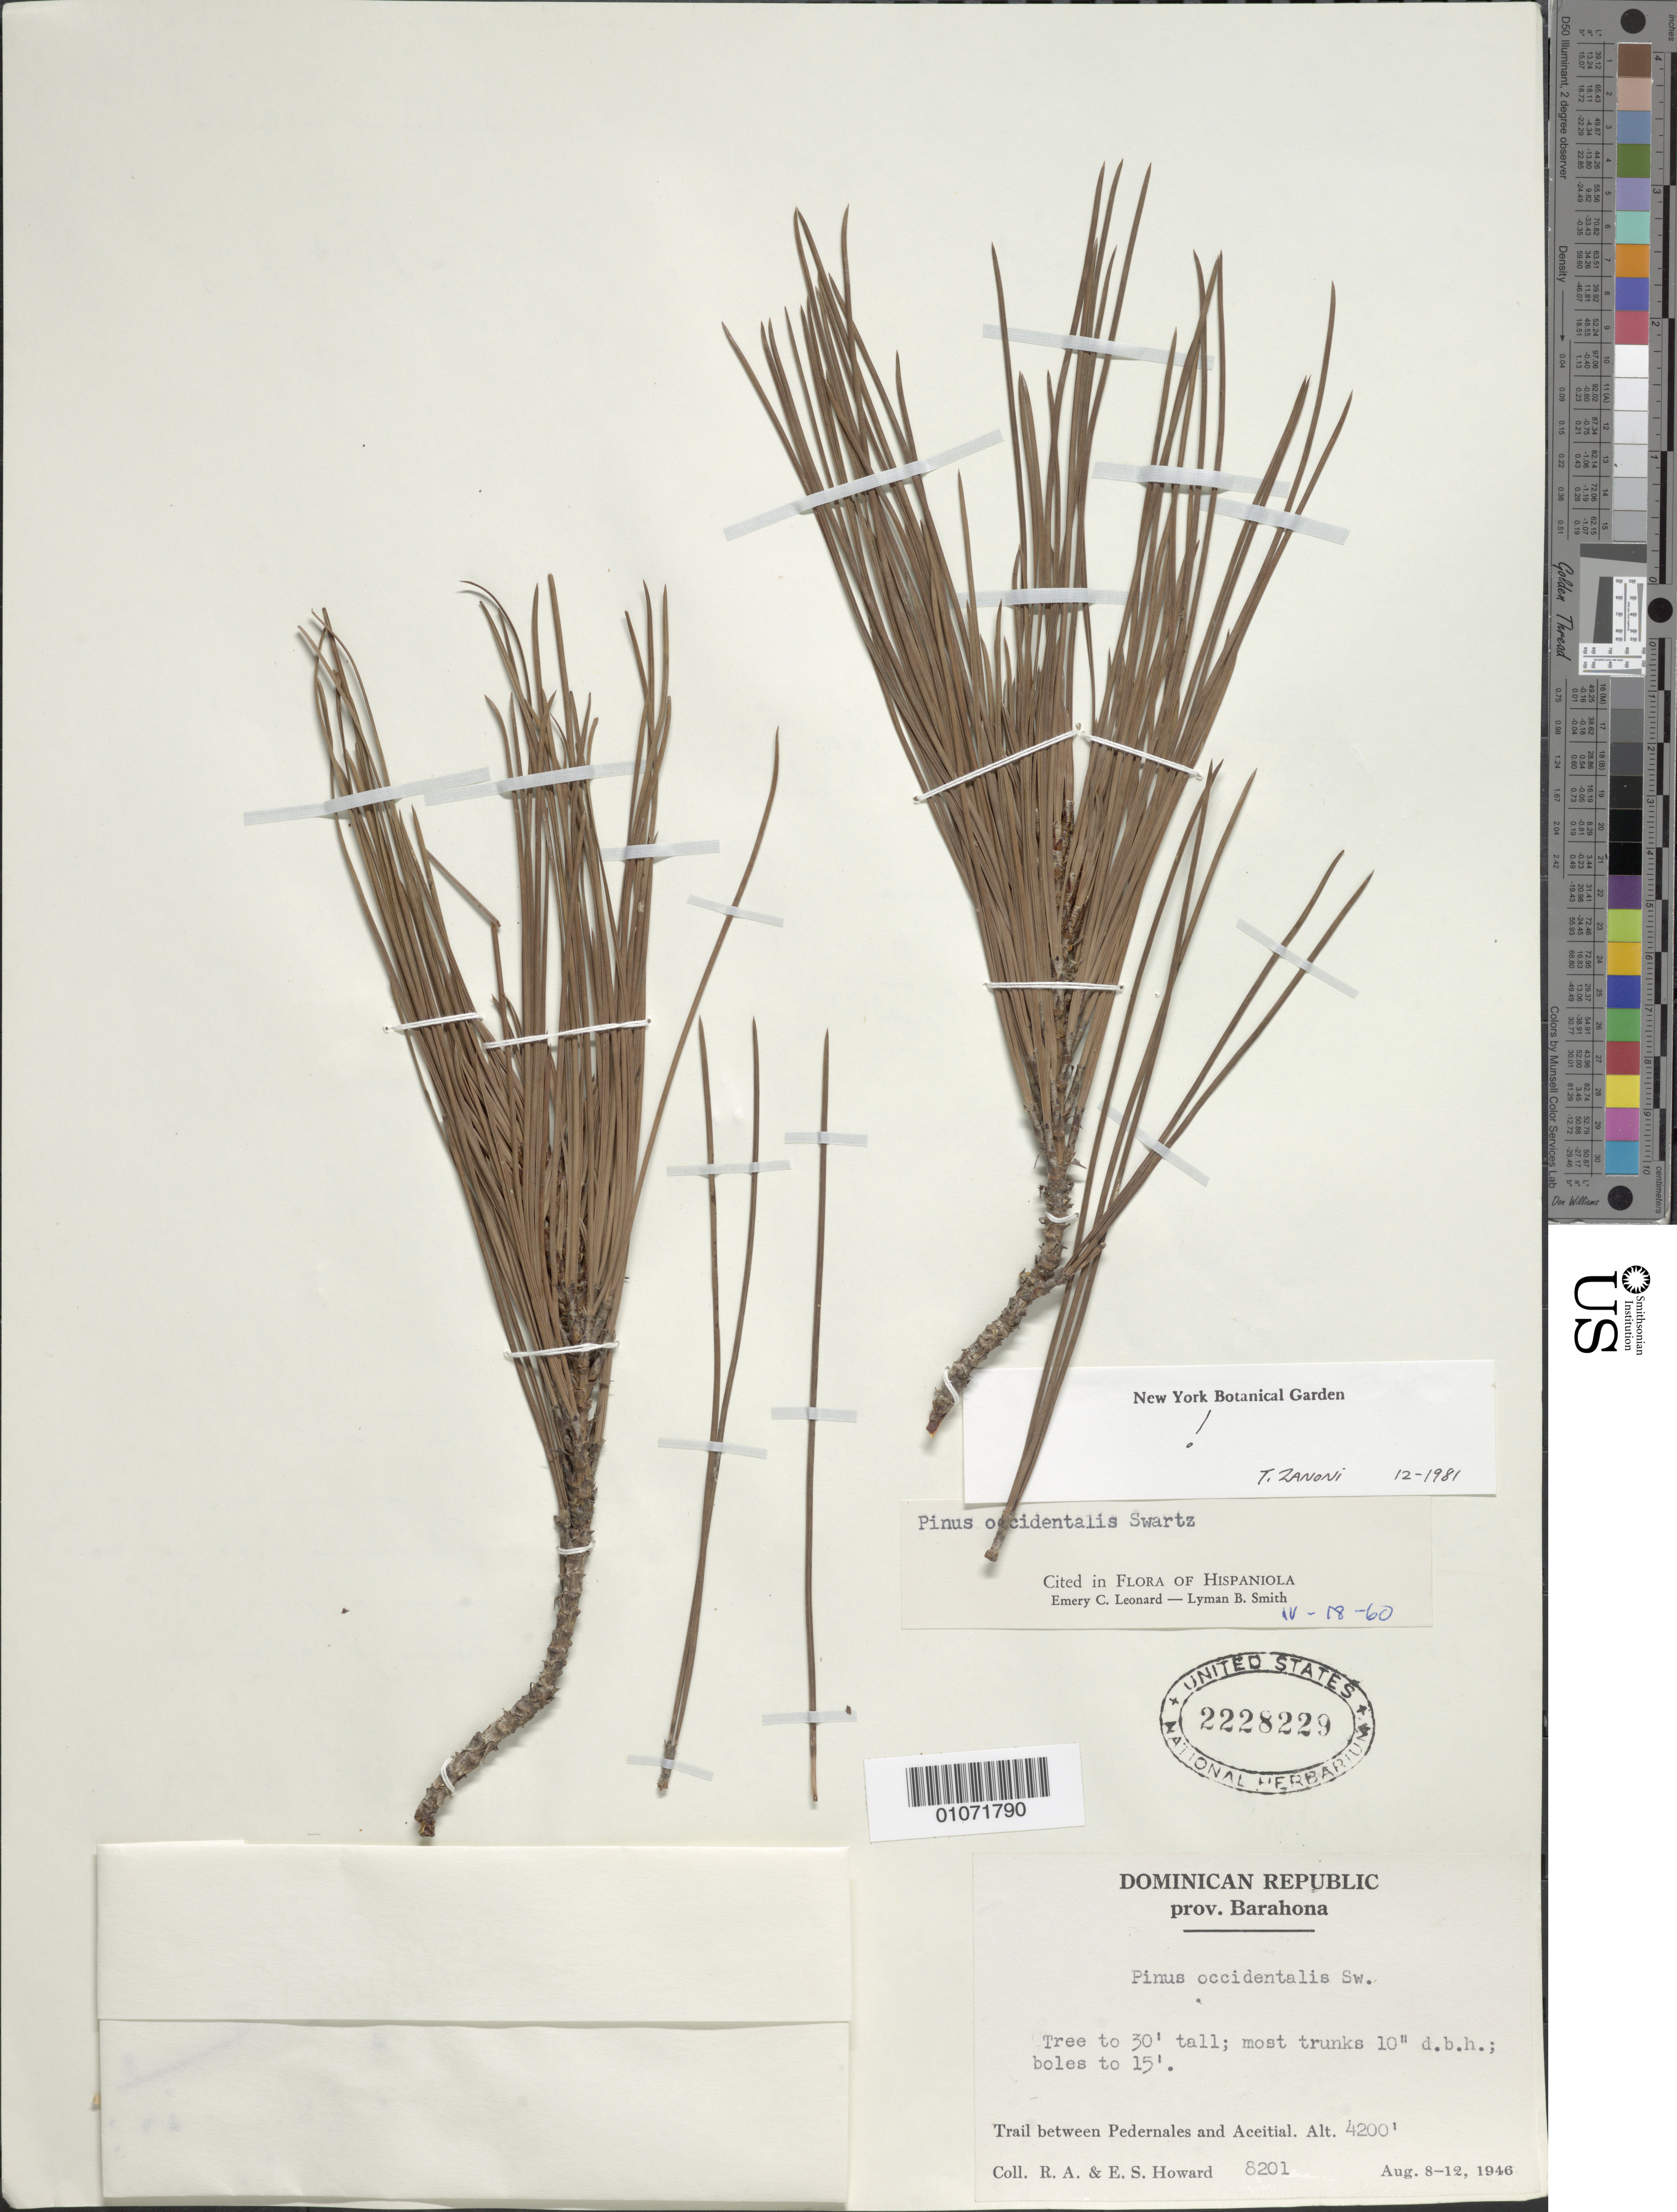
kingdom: Plantae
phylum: Tracheophyta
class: Pinopsida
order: Pinales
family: Pinaceae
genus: Pinus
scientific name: Pinus occidentalis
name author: Sw.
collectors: R. A. Howard & E. S. Howard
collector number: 8201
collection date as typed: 08 Aug 1946 to 12 Aug 1946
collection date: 1946-08-08/1946-08-12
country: Dominican Republic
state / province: Barahona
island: Hispaniola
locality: Trail between Pedernales and Aceitial.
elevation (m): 1280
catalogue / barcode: US 2228229